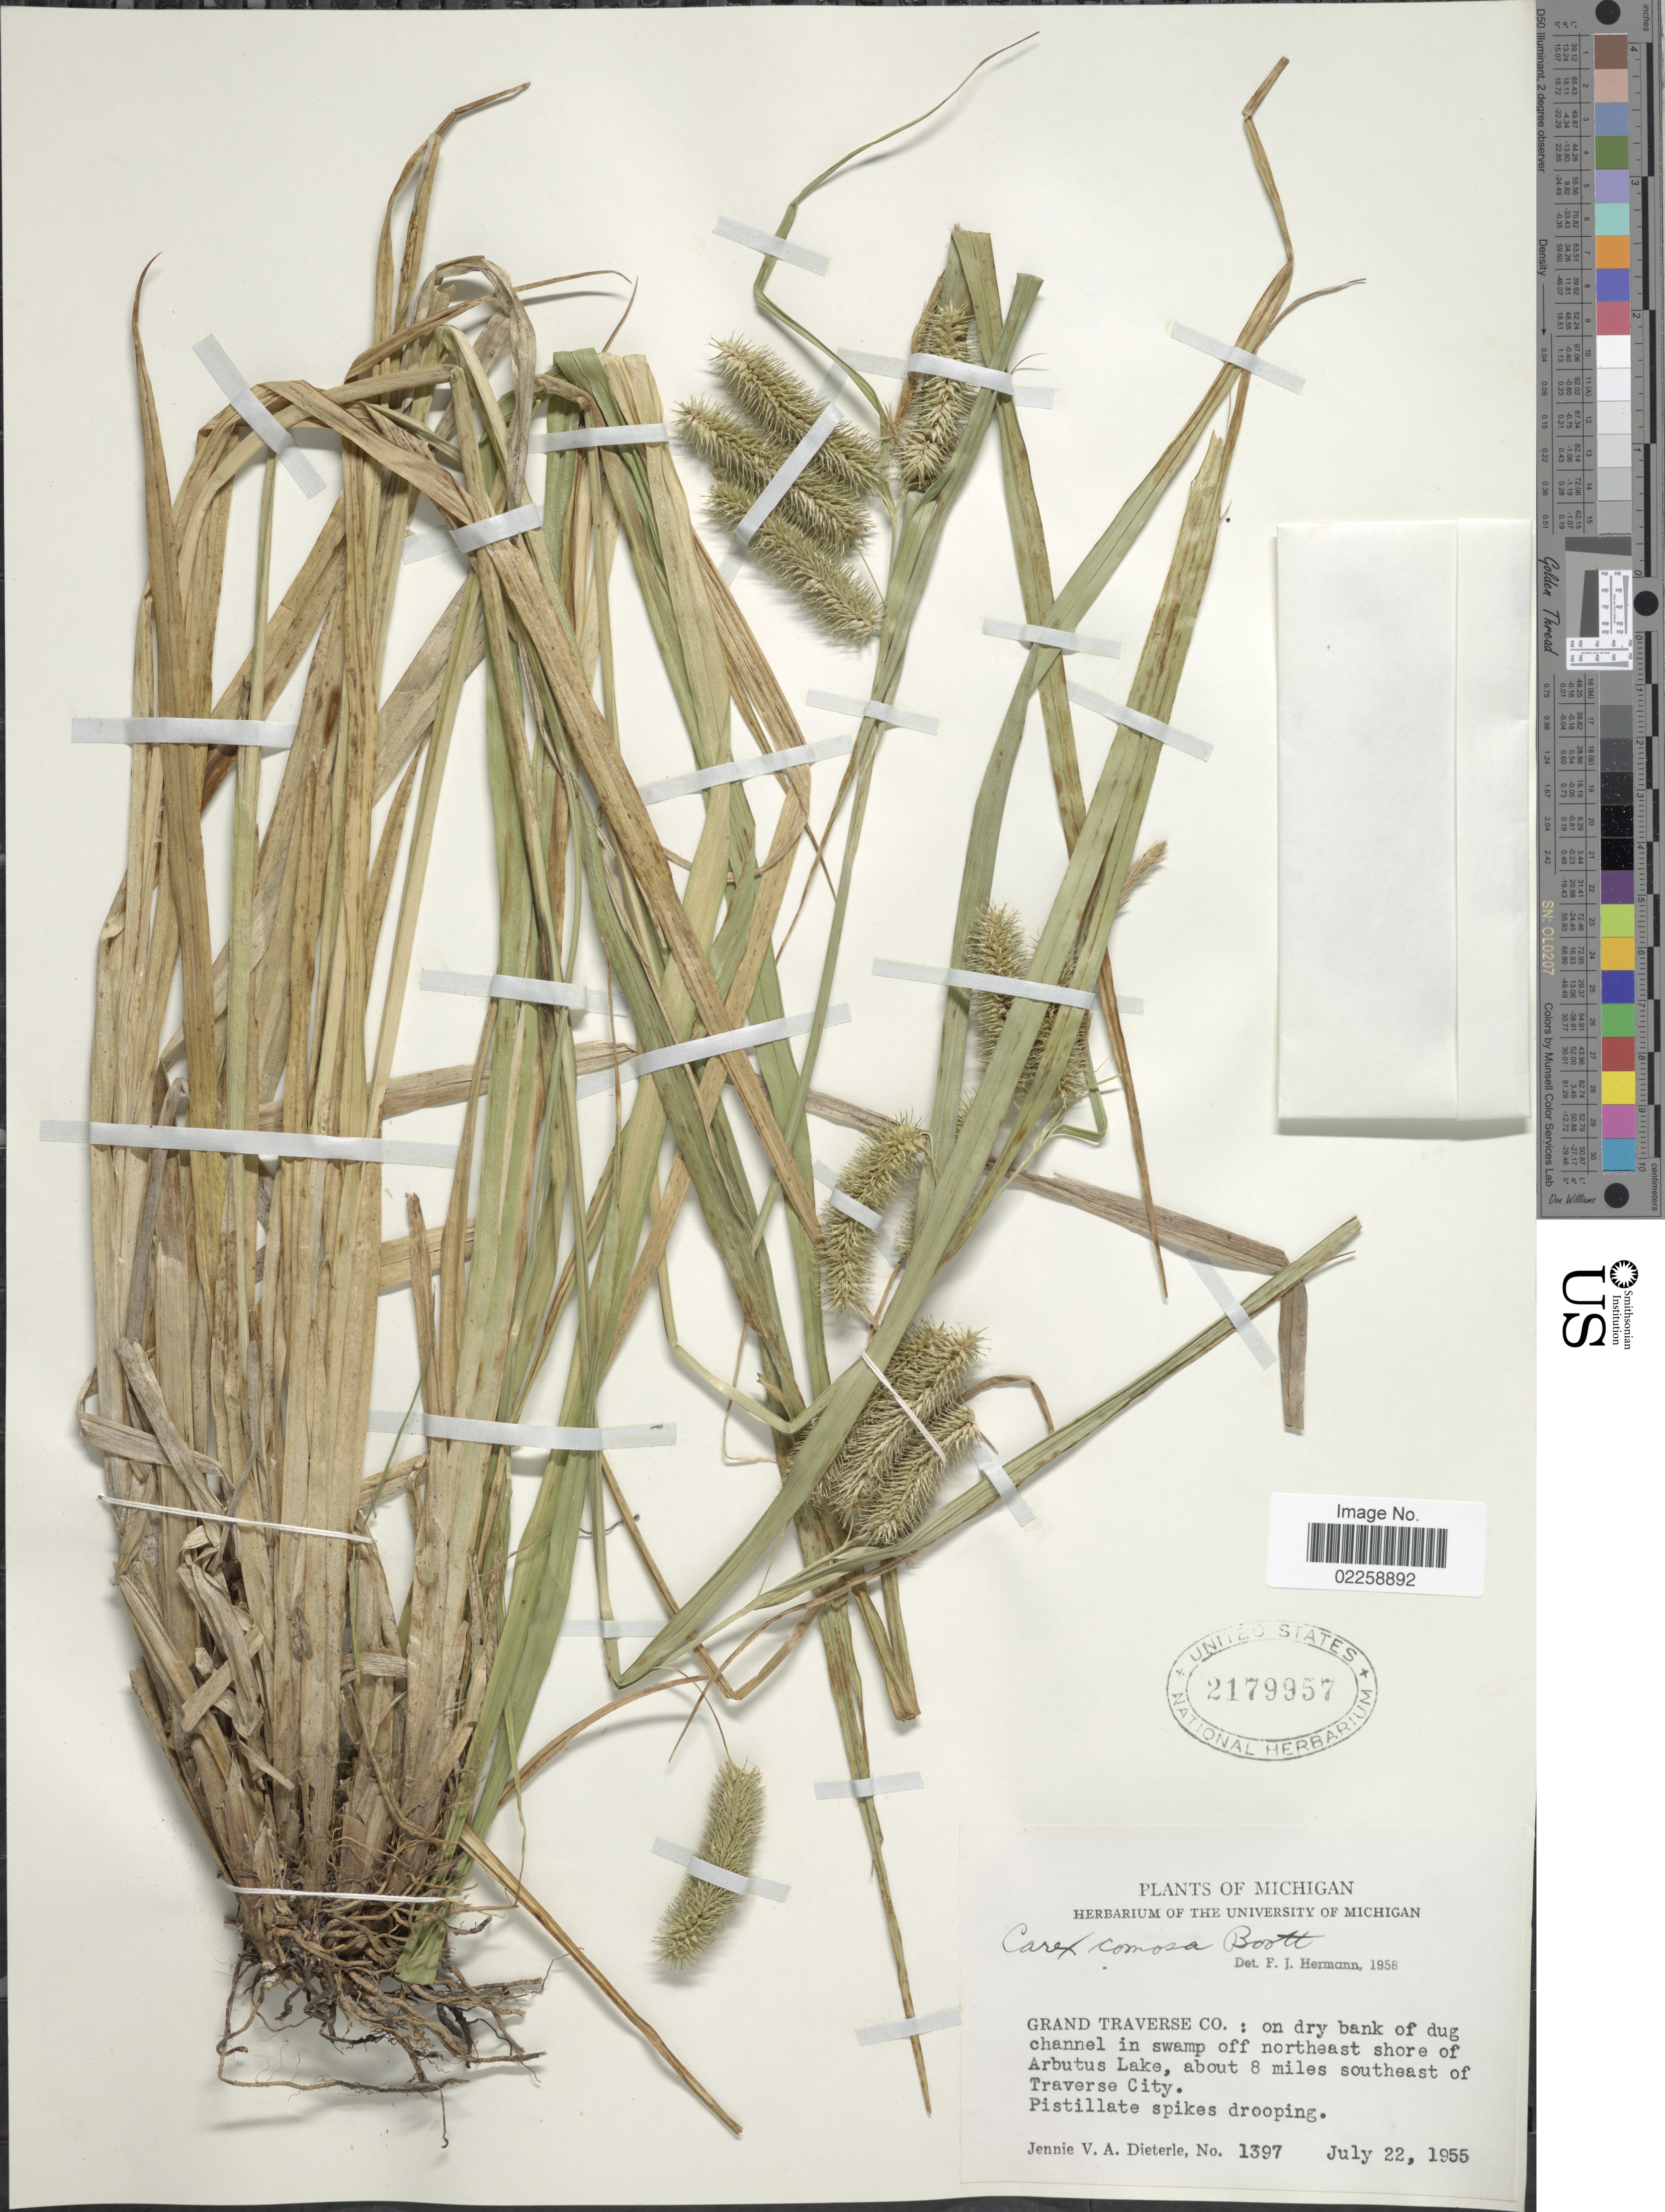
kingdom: Plantae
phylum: Tracheophyta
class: Liliopsida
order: Poales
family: Cyperaceae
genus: Carex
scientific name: Carex comosa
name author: Boott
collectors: J. Dieterle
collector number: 1397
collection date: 1955-07-22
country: United States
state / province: Michigan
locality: Grand Traverse Co.: on dry bank of dug channel in swamp off northeast shore of Arbutus Lake, about 8 miles southeast of Traverse City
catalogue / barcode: US 2179957